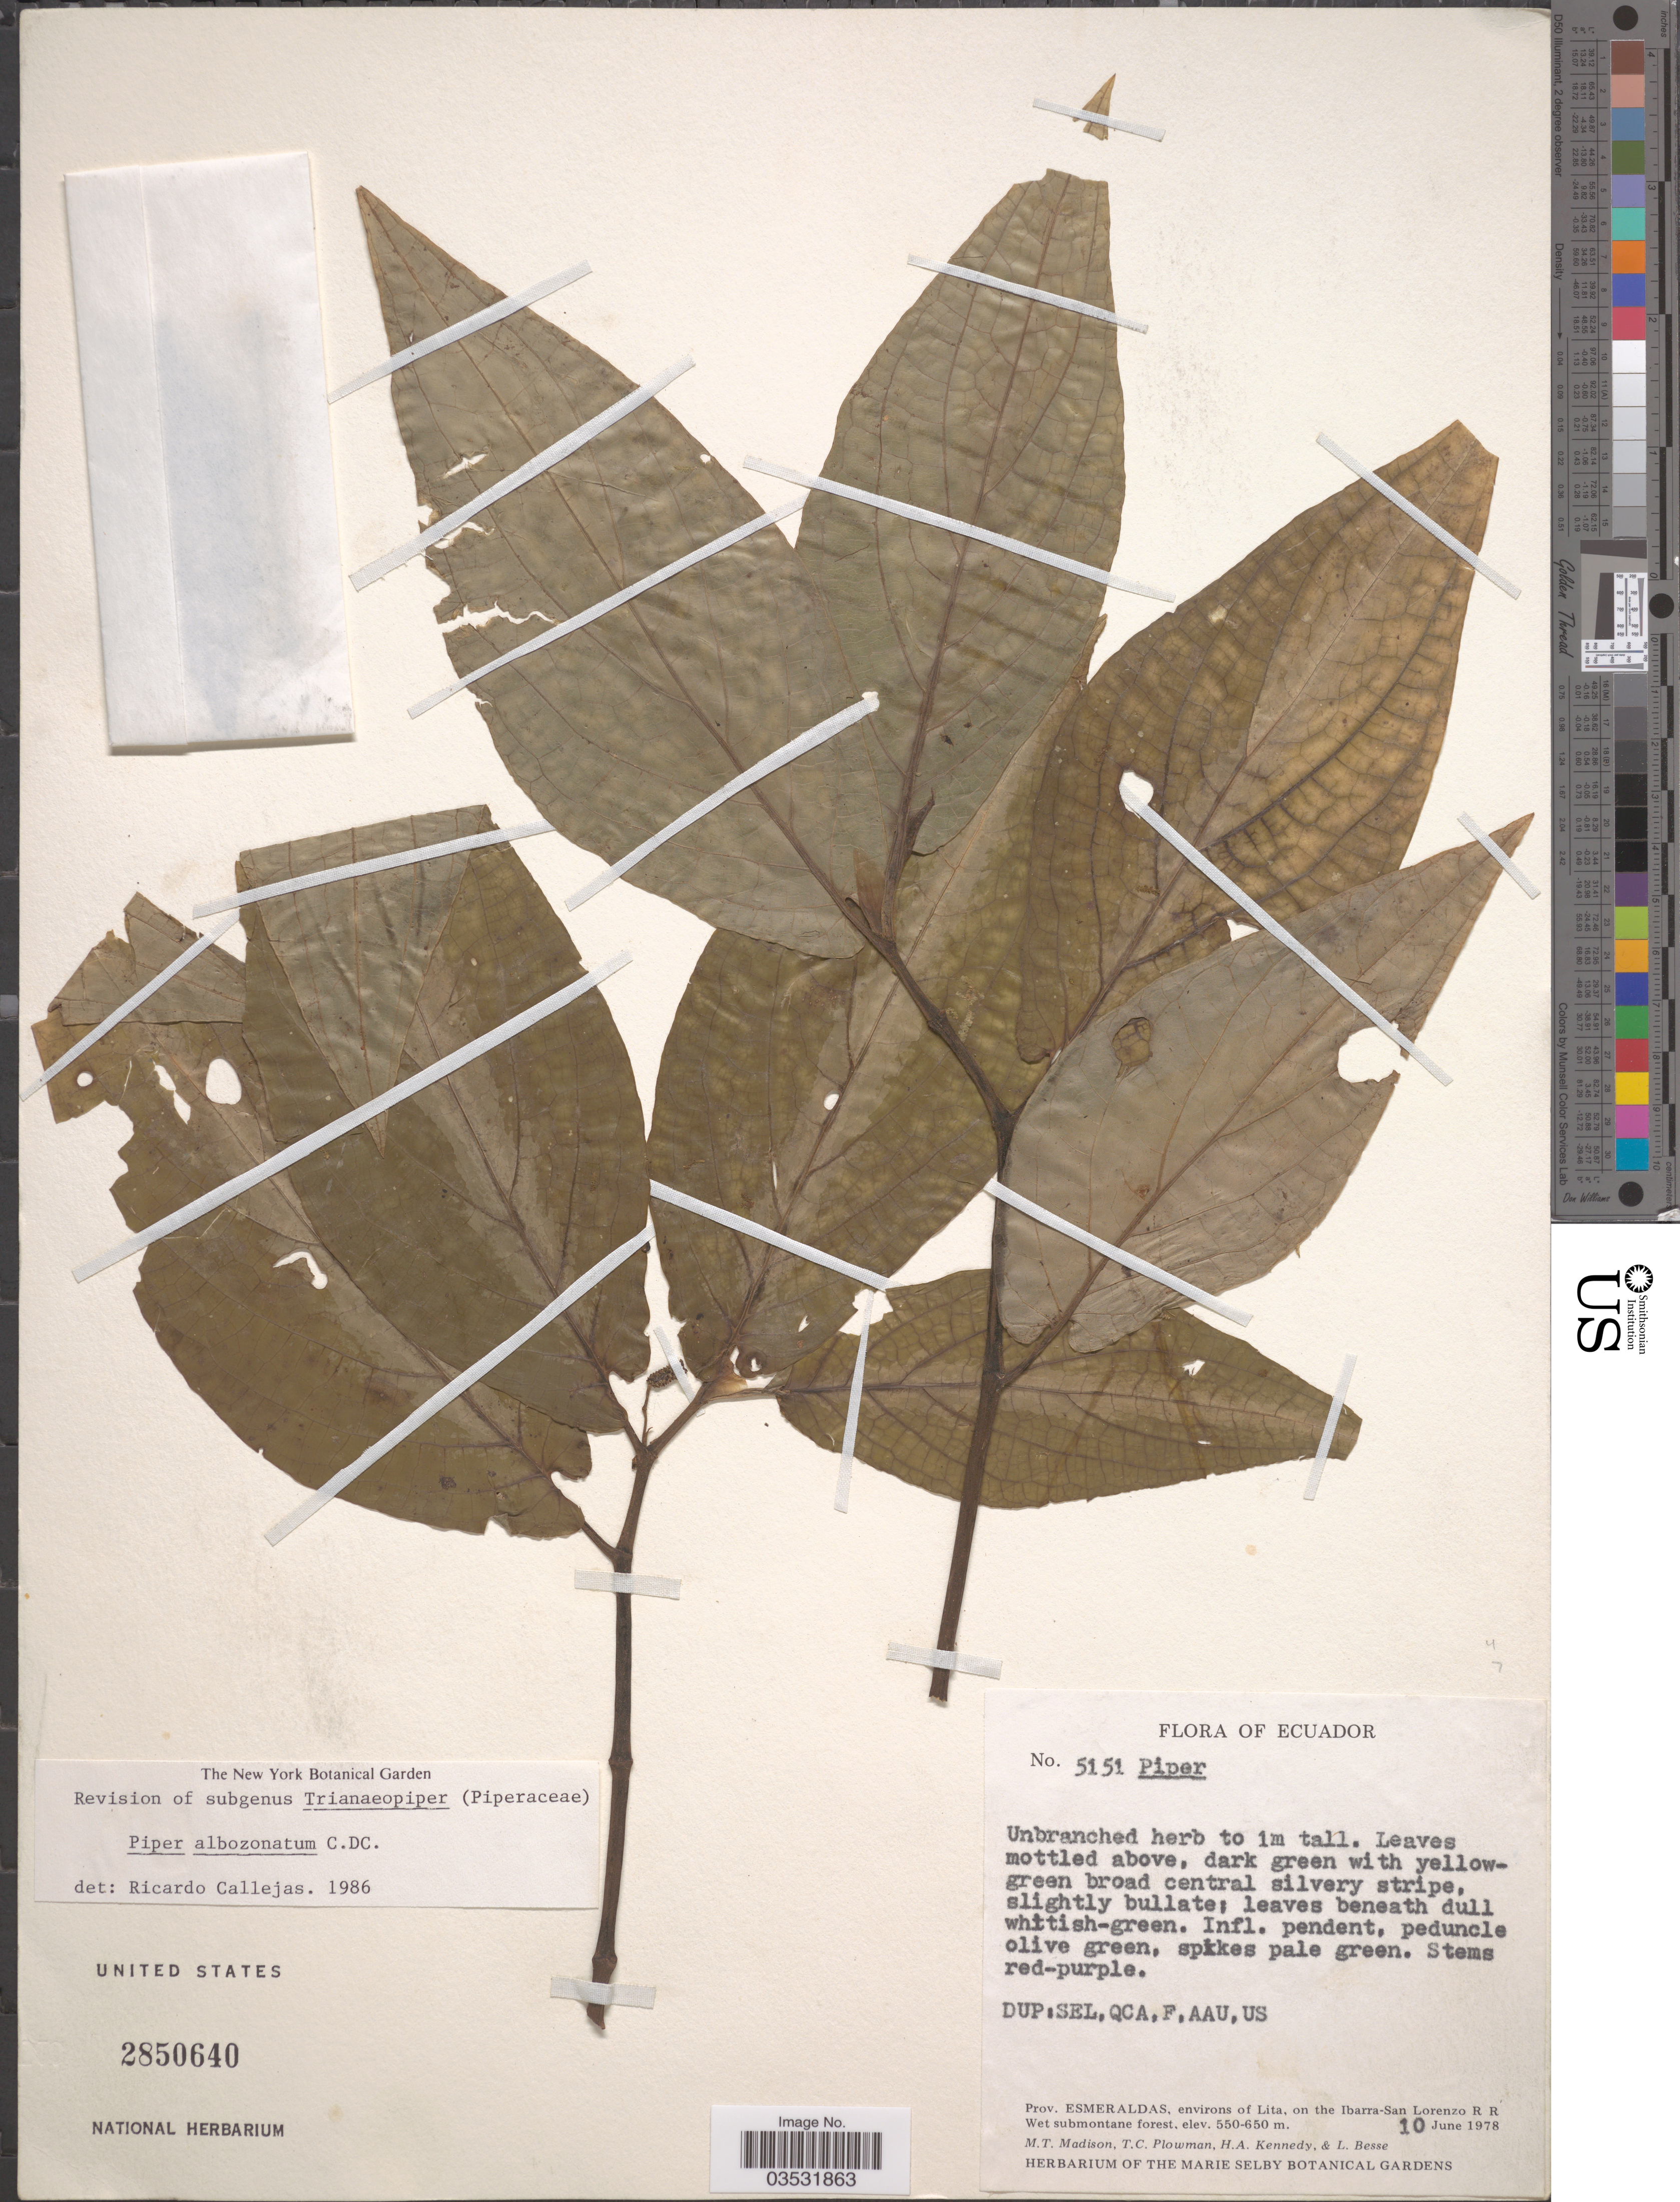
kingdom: Plantae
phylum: Tracheophyta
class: Magnoliopsida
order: Piperales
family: Piperaceae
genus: Piper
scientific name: Piper albozonatum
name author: C. DC.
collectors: M. T. Madison, T. Plowman, H. Kennedy & L. Besse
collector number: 5151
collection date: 1978-06-10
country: Ecuador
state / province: Esmeraldas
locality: Environs of Lita, on the Ibarra-San Lorenzo R R.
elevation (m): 550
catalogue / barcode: US 2850640